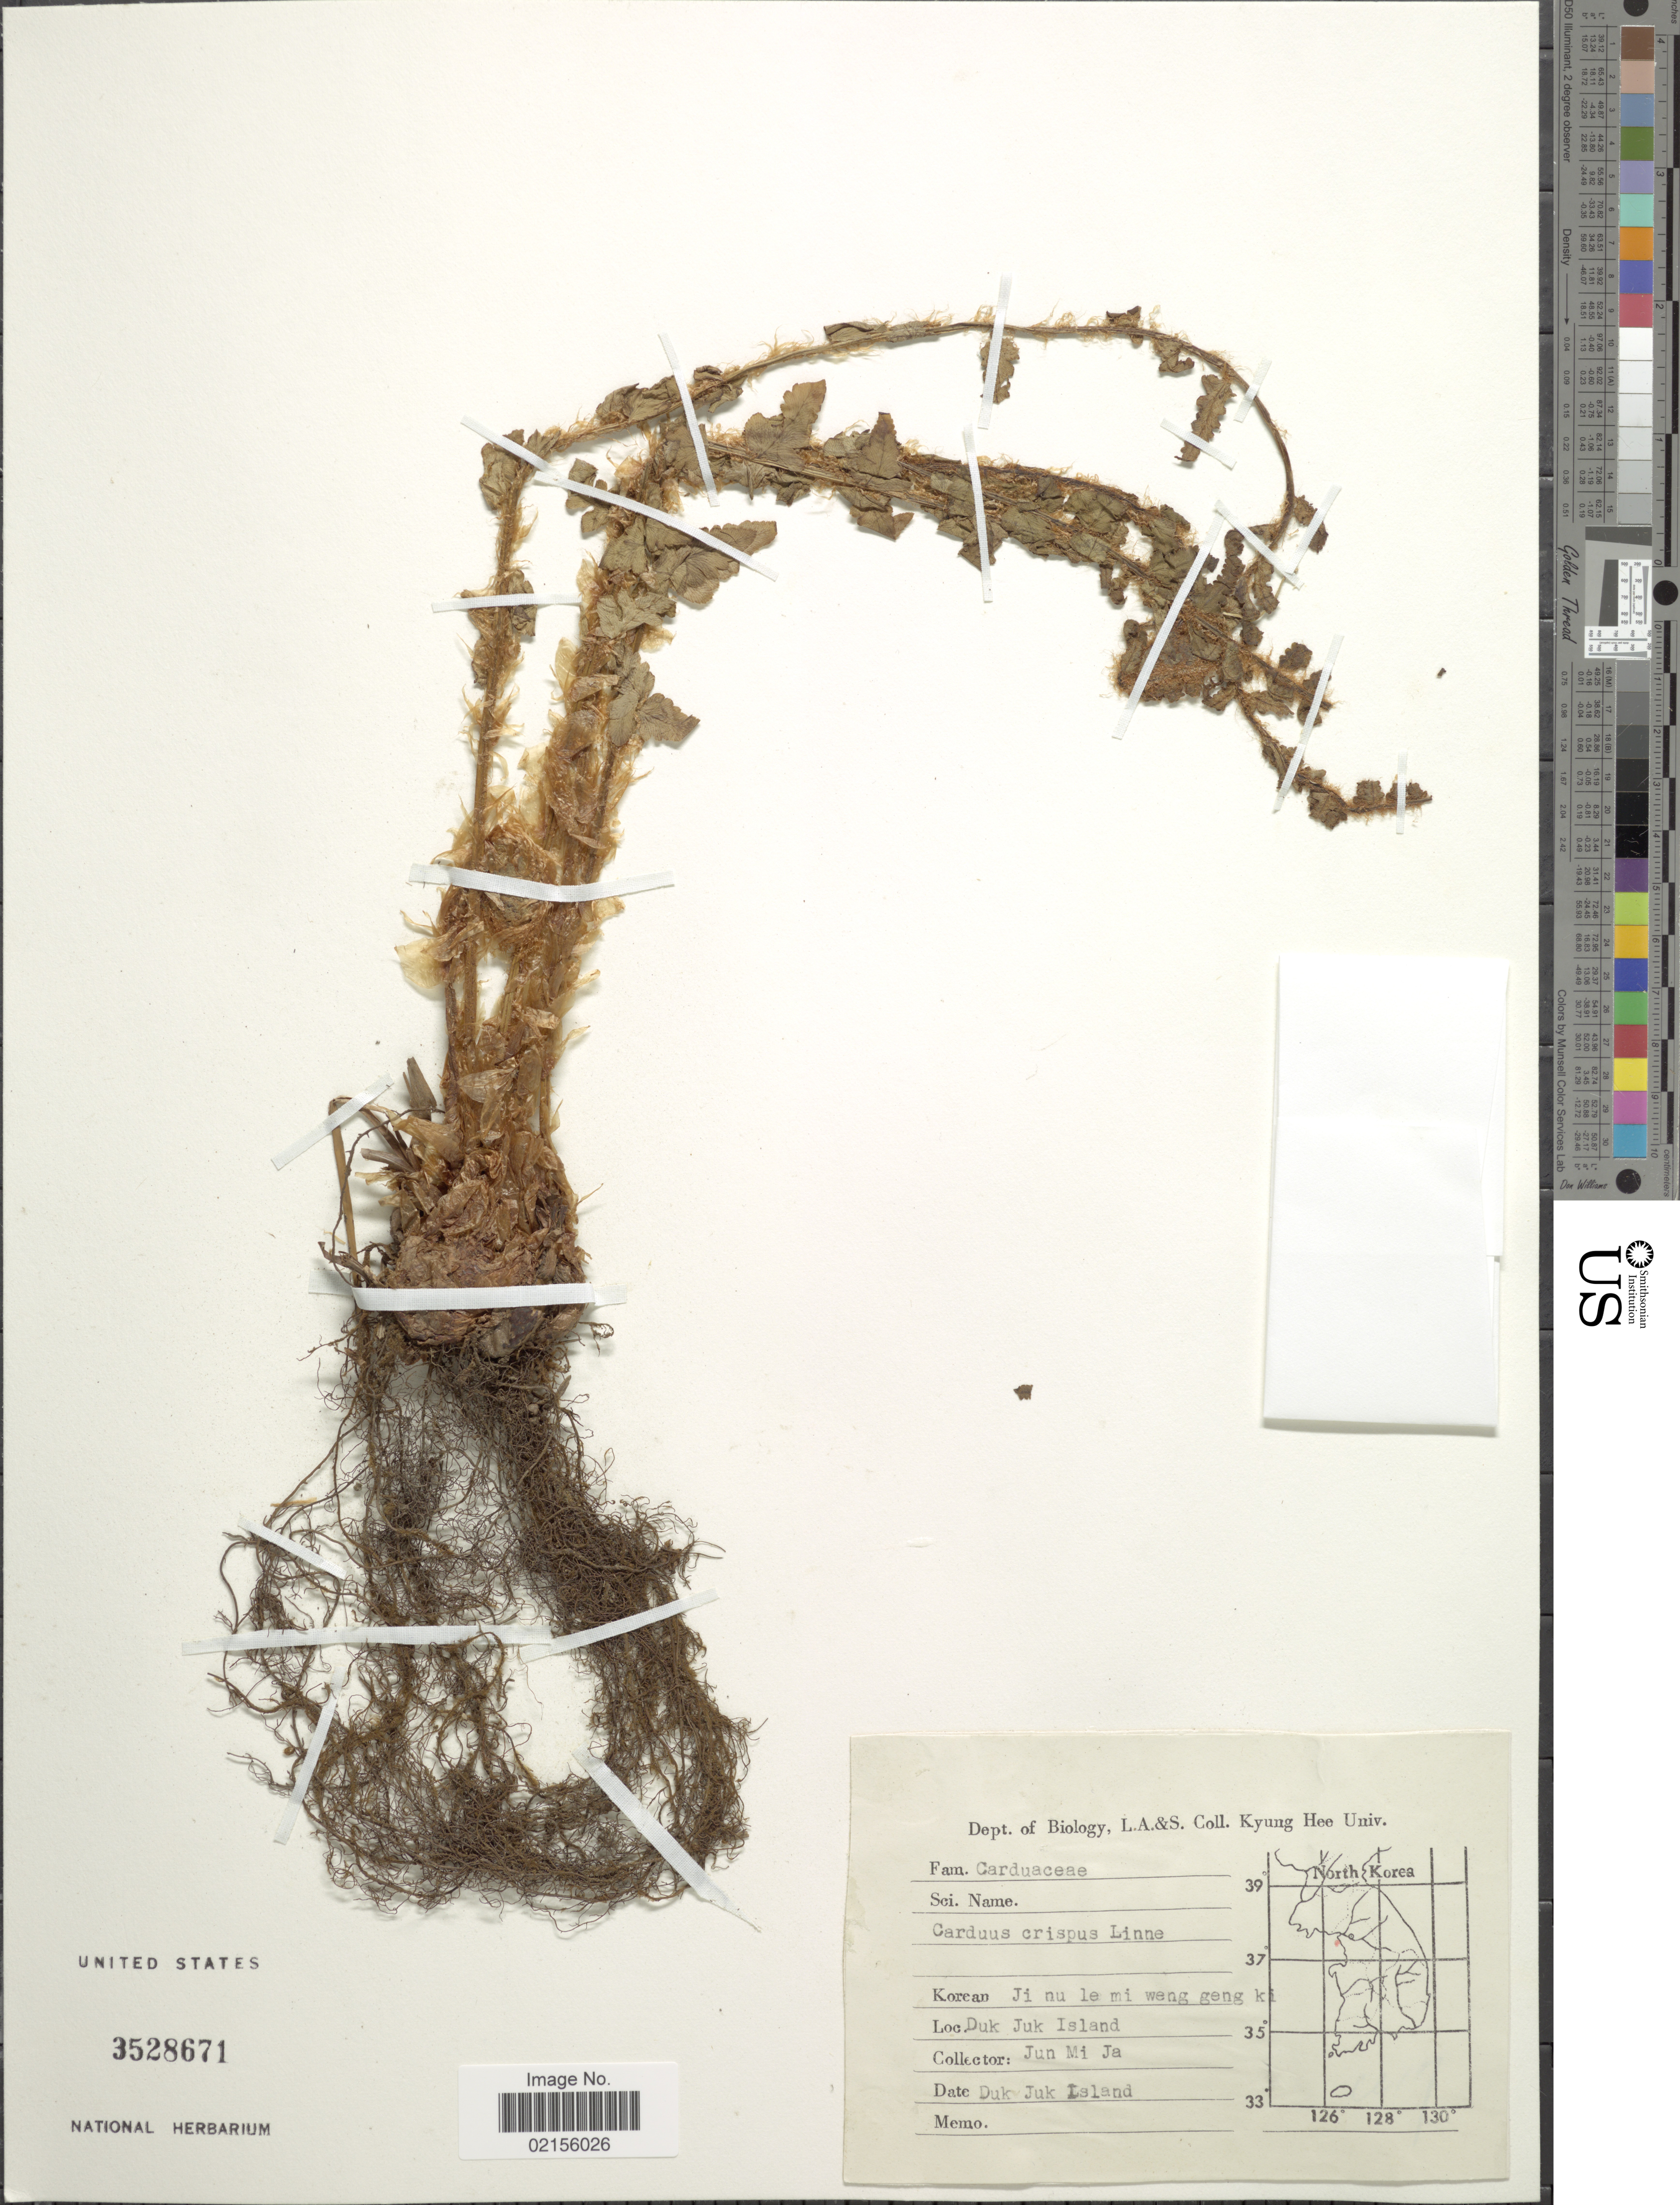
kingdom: Plantae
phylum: Tracheophyta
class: Magnoliopsida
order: Asterales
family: Asteraceae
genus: Carduus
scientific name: Carduus crispus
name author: L.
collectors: Jun Mi Ja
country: South Korea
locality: Duk Juk Island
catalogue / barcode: US 3528671